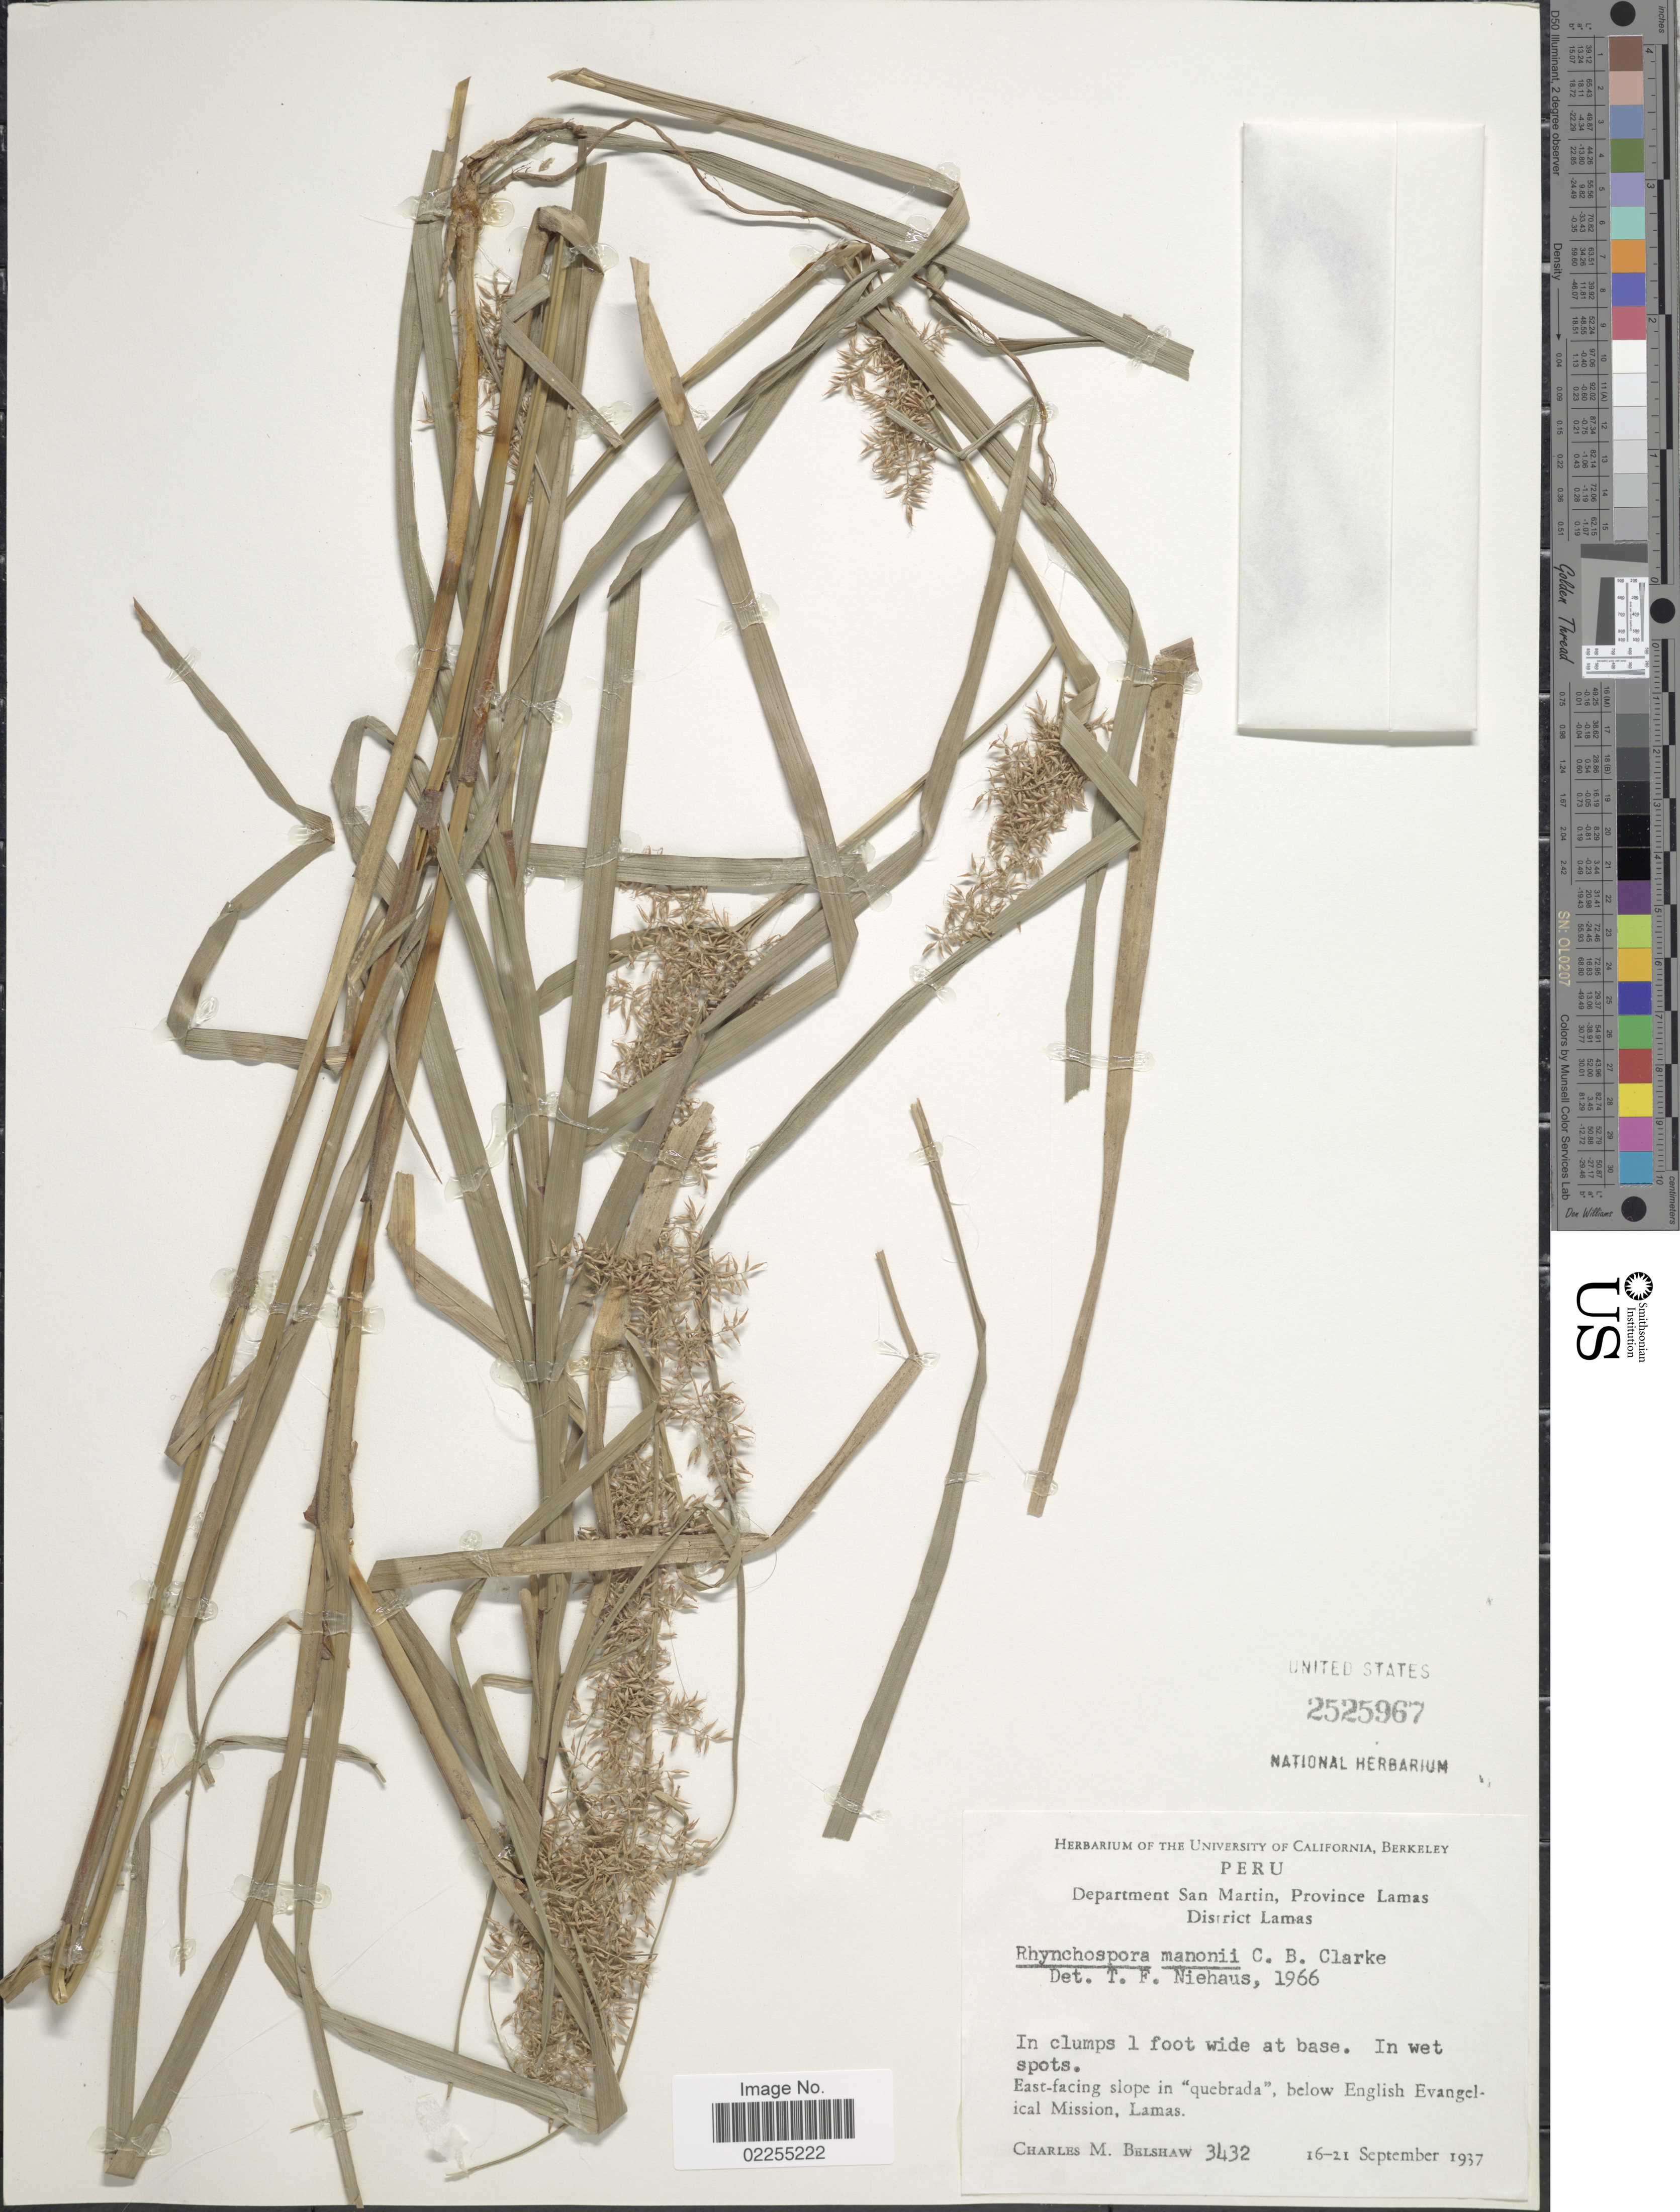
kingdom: Plantae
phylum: Tracheophyta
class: Liliopsida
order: Poales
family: Cyperaceae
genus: Rhynchospora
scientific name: Rhynchospora mandonii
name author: C.B. Clarke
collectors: C. Shaw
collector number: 3432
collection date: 1937-09-16/1937-09-21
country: Peru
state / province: San Martín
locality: Department San Martin, Province Lamas. District Lamas. East-facing slope in "quebrada", below English Evangelical Mission, Lamas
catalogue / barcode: US 2525967